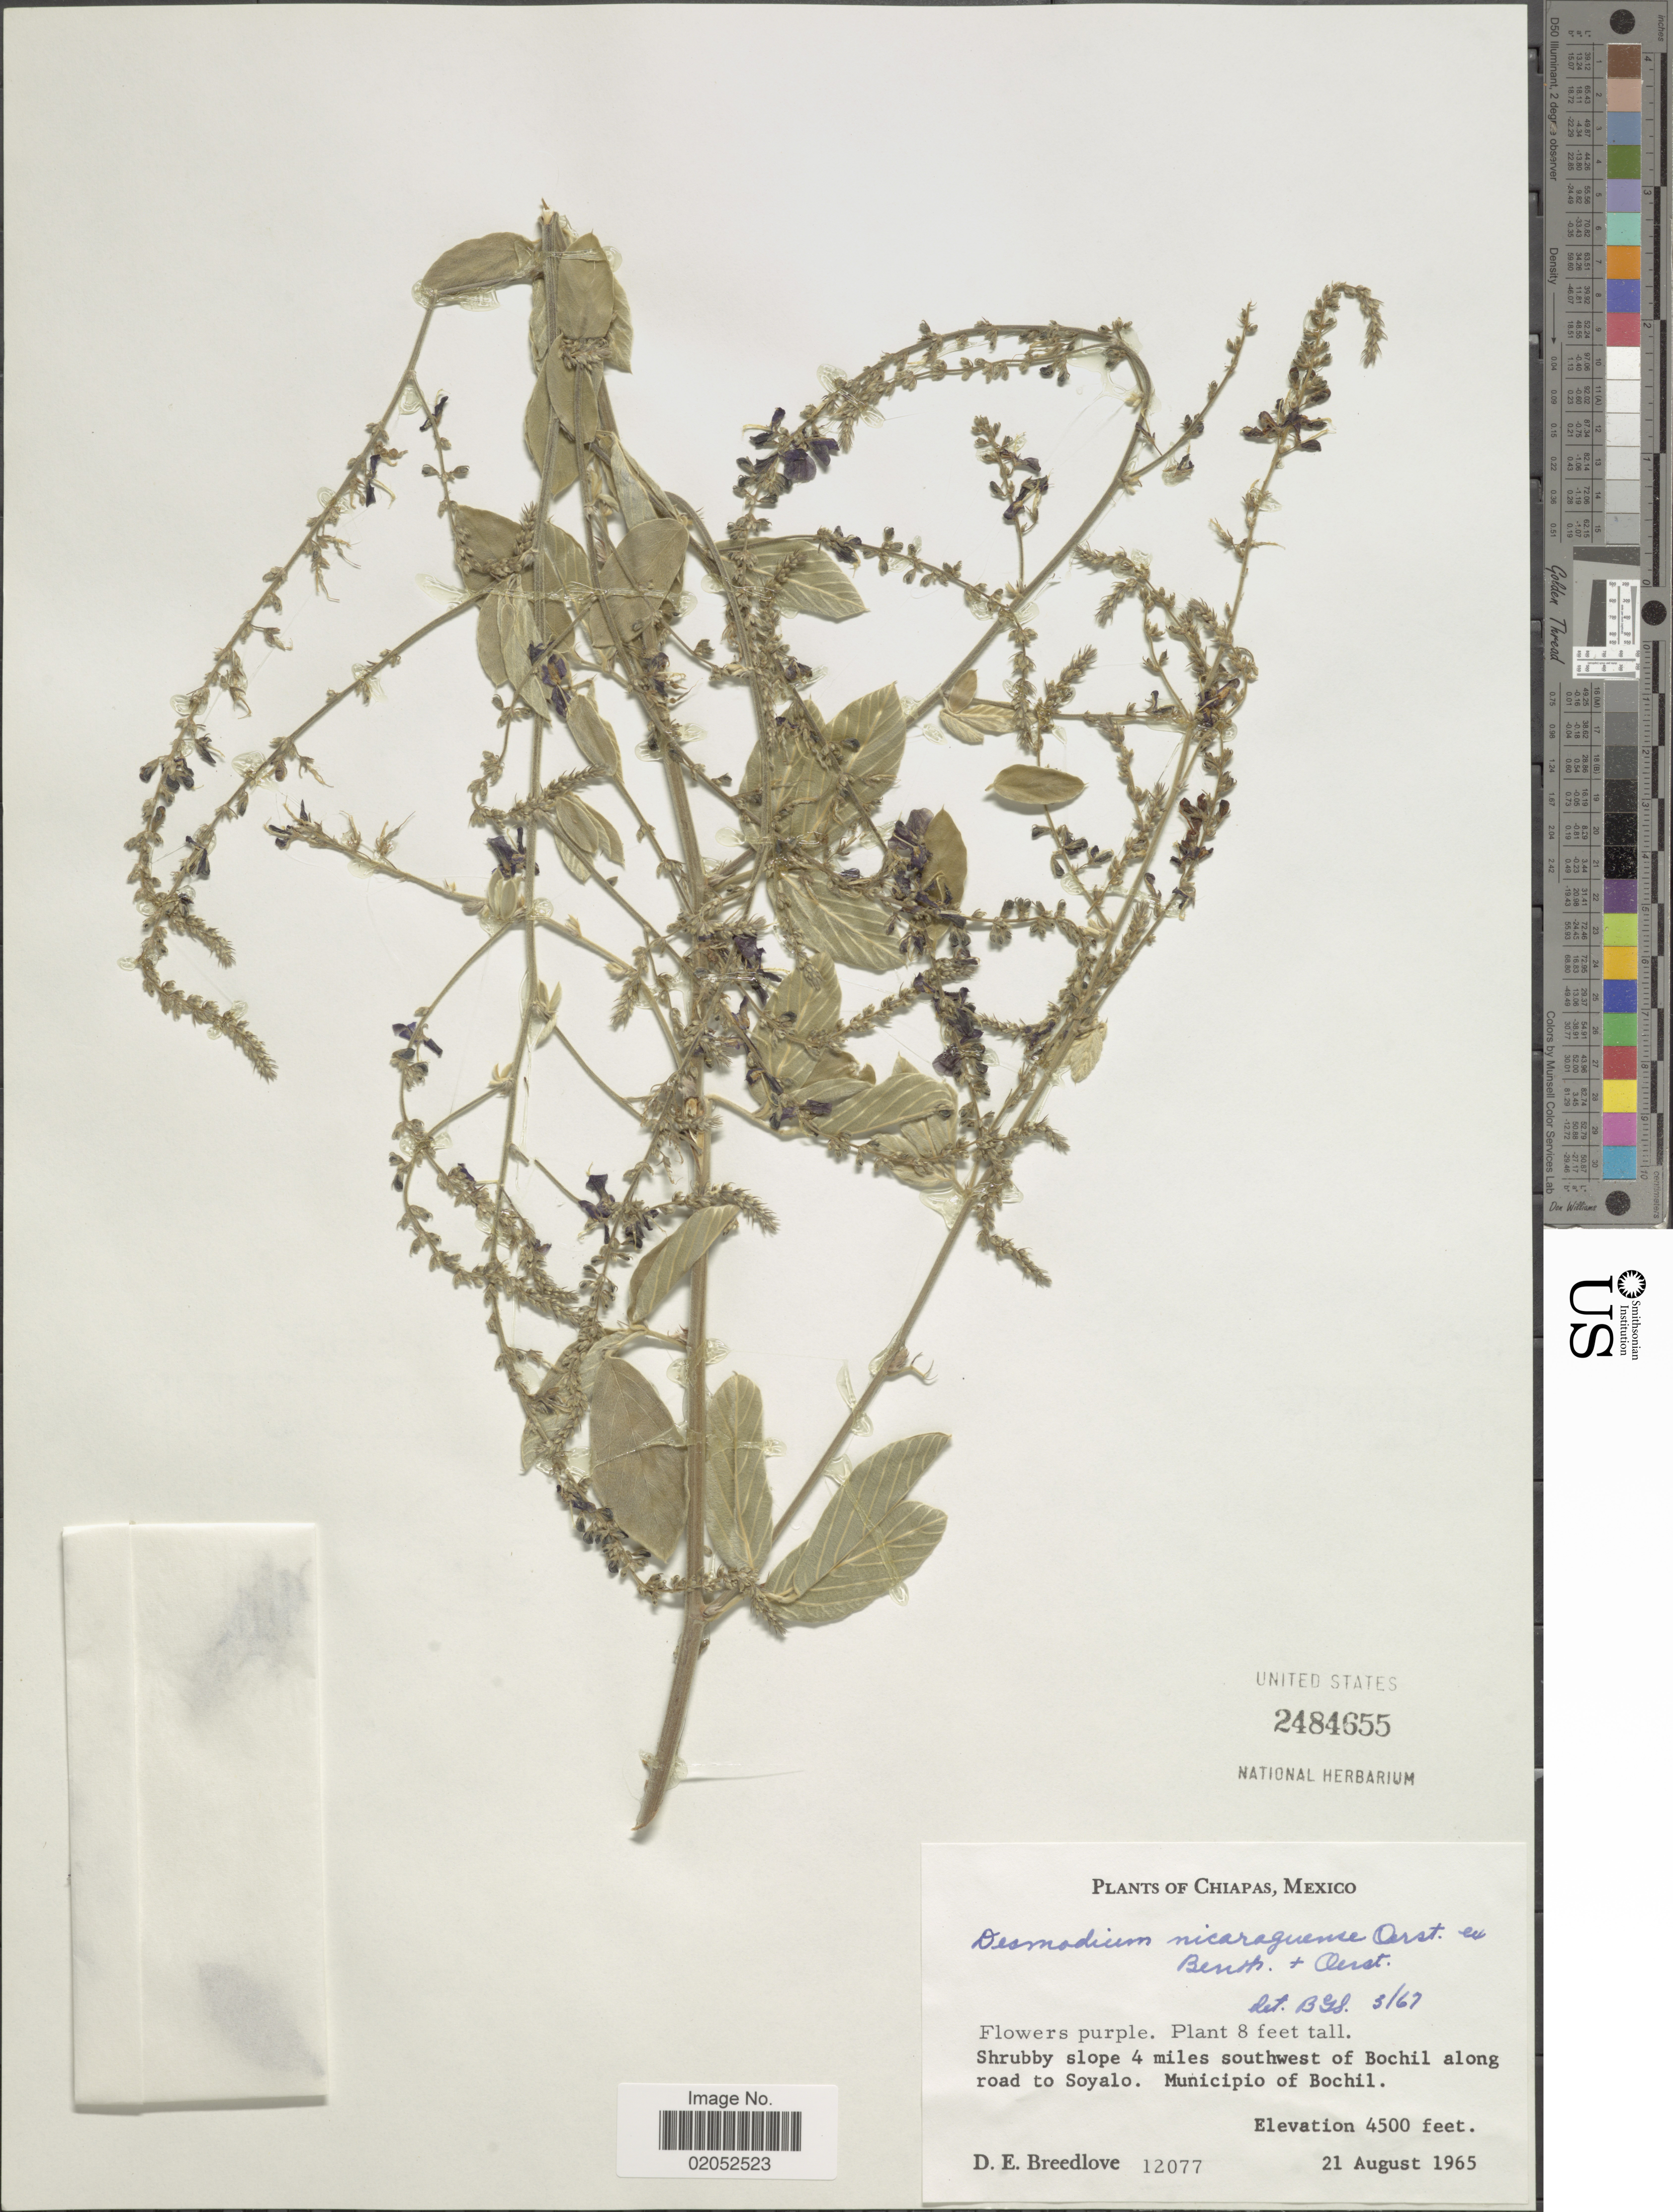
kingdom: Plantae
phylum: Tracheophyta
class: Magnoliopsida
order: Fabales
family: Fabaceae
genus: Desmodium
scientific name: Desmodium nicaraguense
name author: Oerst.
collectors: D. E. Breedlove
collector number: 12077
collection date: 1865-08-21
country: Mexico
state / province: Chiapas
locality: Chiapas, Shrubby slope 4 miles southwest of Bochil along road to Soyalo.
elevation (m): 1372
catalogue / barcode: US 2484655